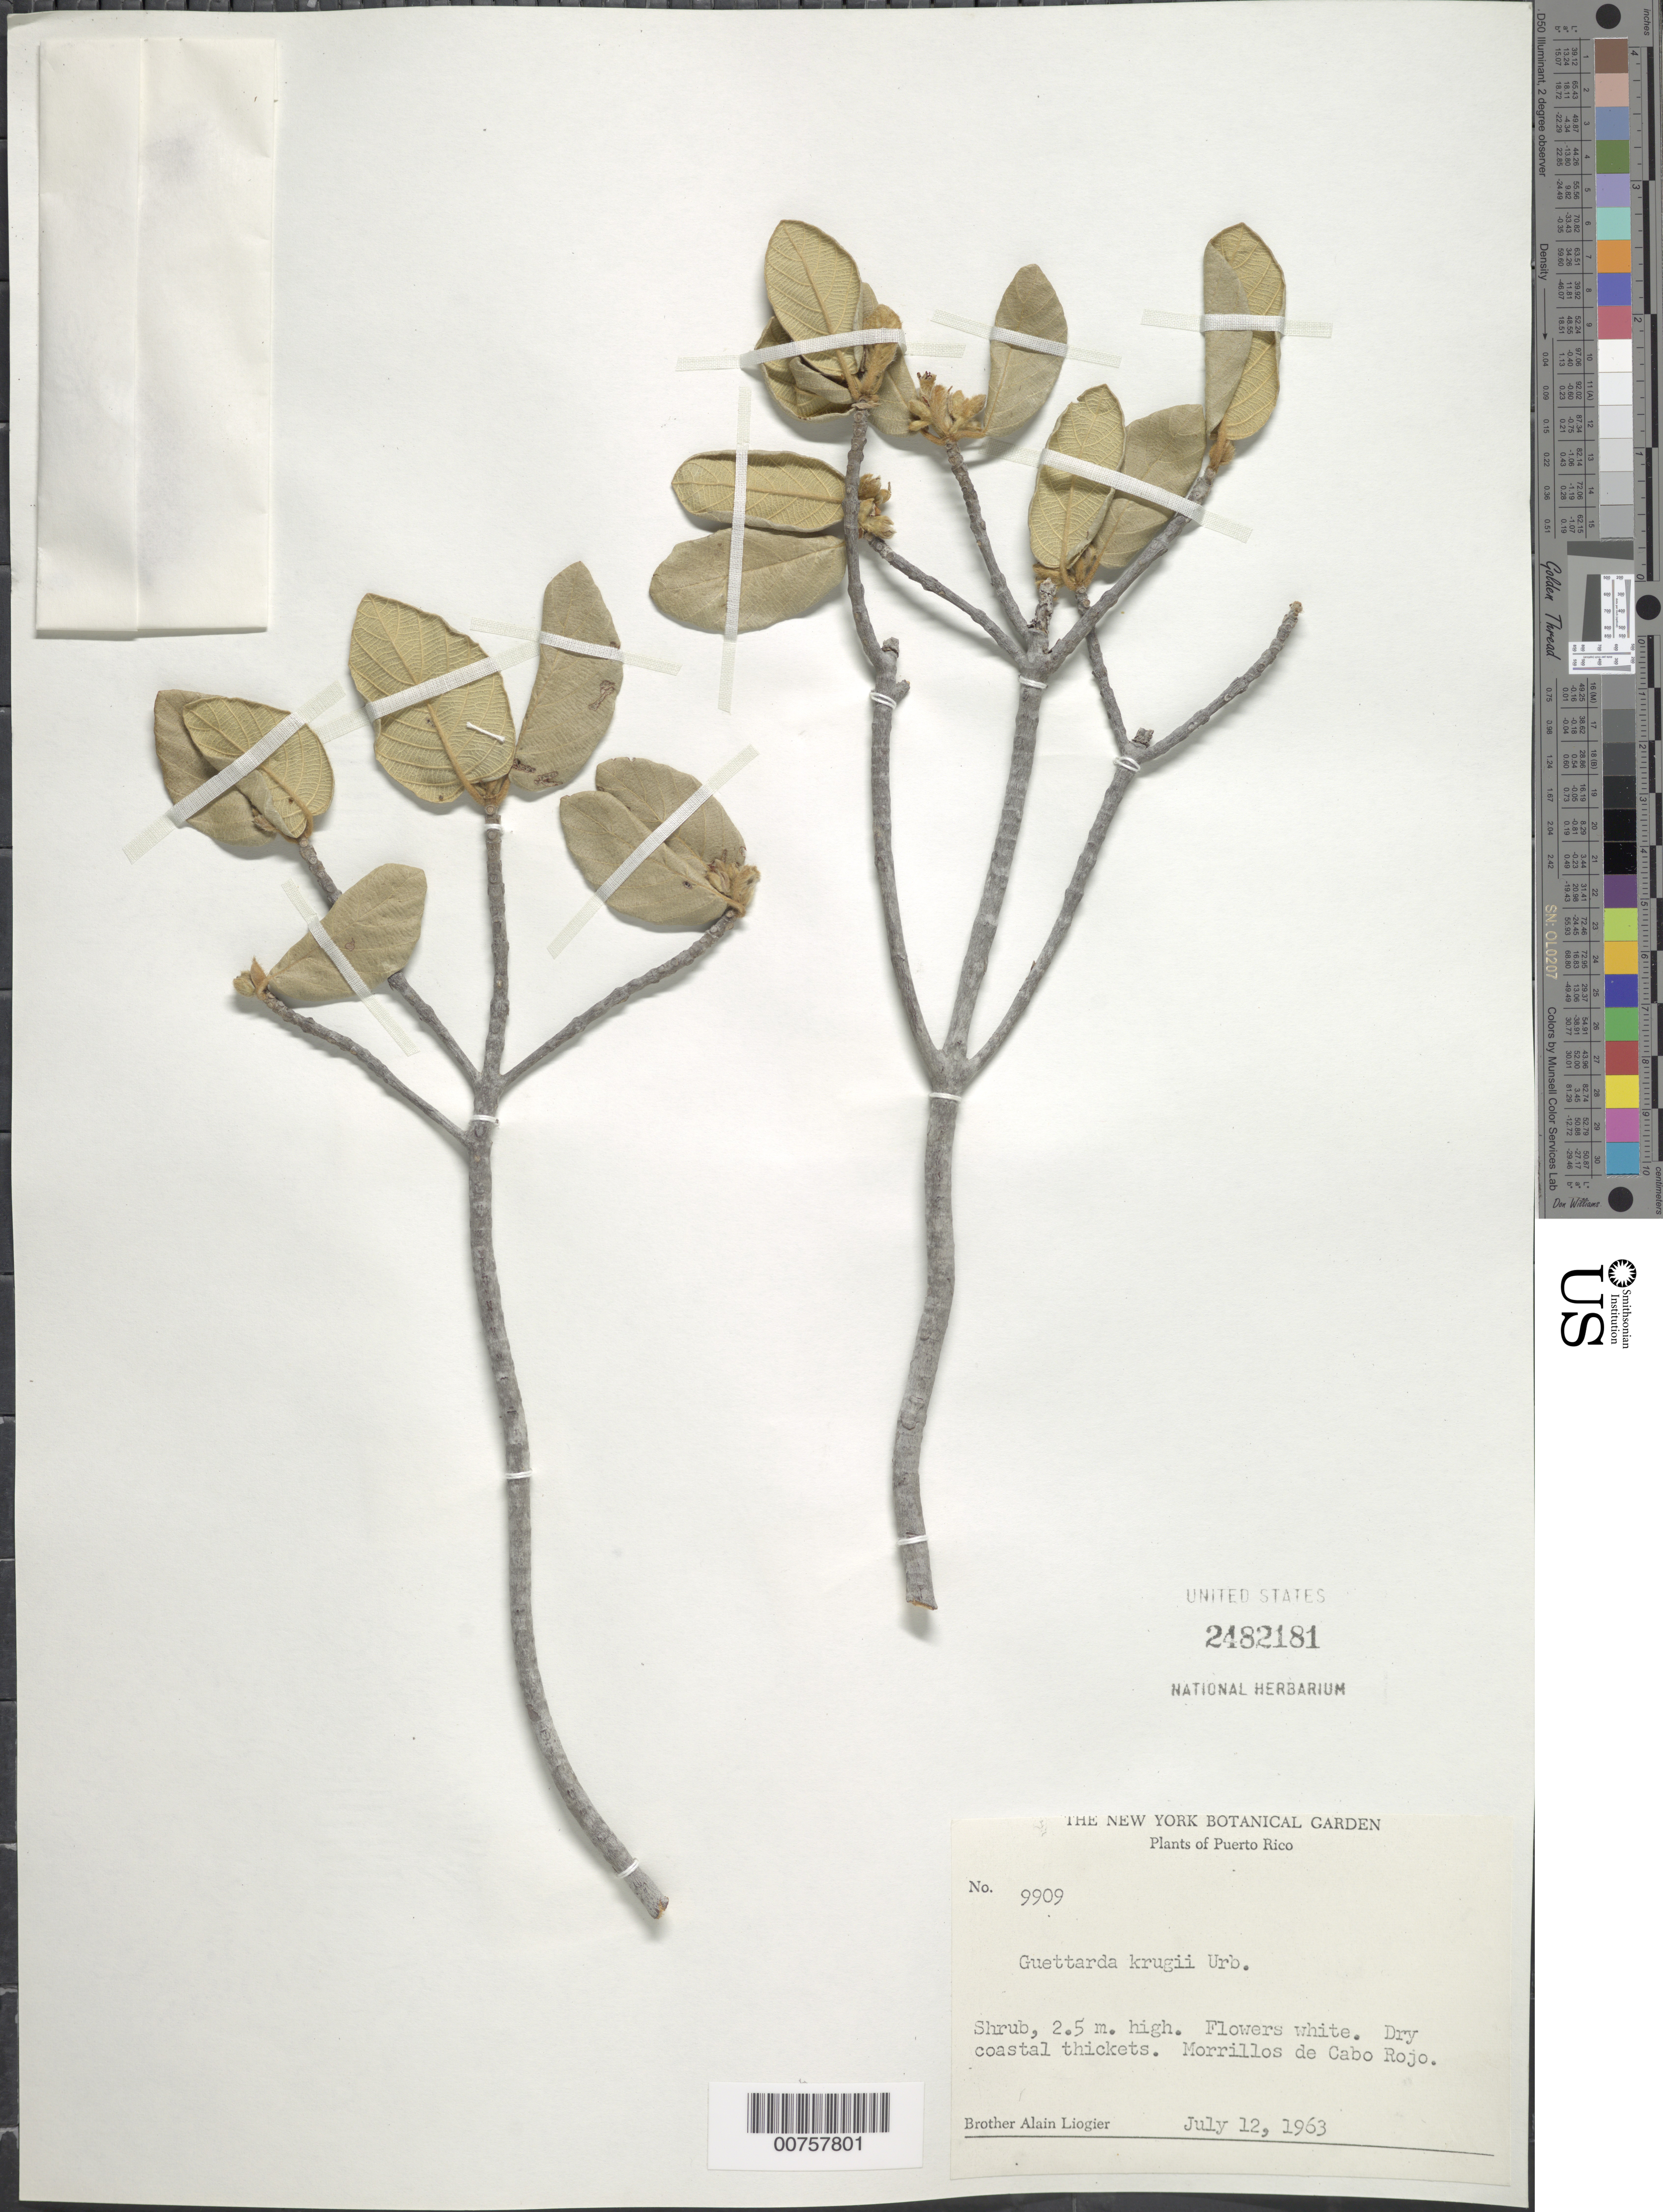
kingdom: Plantae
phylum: Tracheophyta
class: Magnoliopsida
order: Gentianales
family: Rubiaceae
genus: Guettarda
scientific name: Guettarda krugii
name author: Urb.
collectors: A. H. Liogier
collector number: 9909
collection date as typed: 12 Jul 1963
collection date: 1963-07-12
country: Puerto Rico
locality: Morillos de Cabo Rojo.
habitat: Dry coastal thickets.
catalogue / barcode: US 2482181